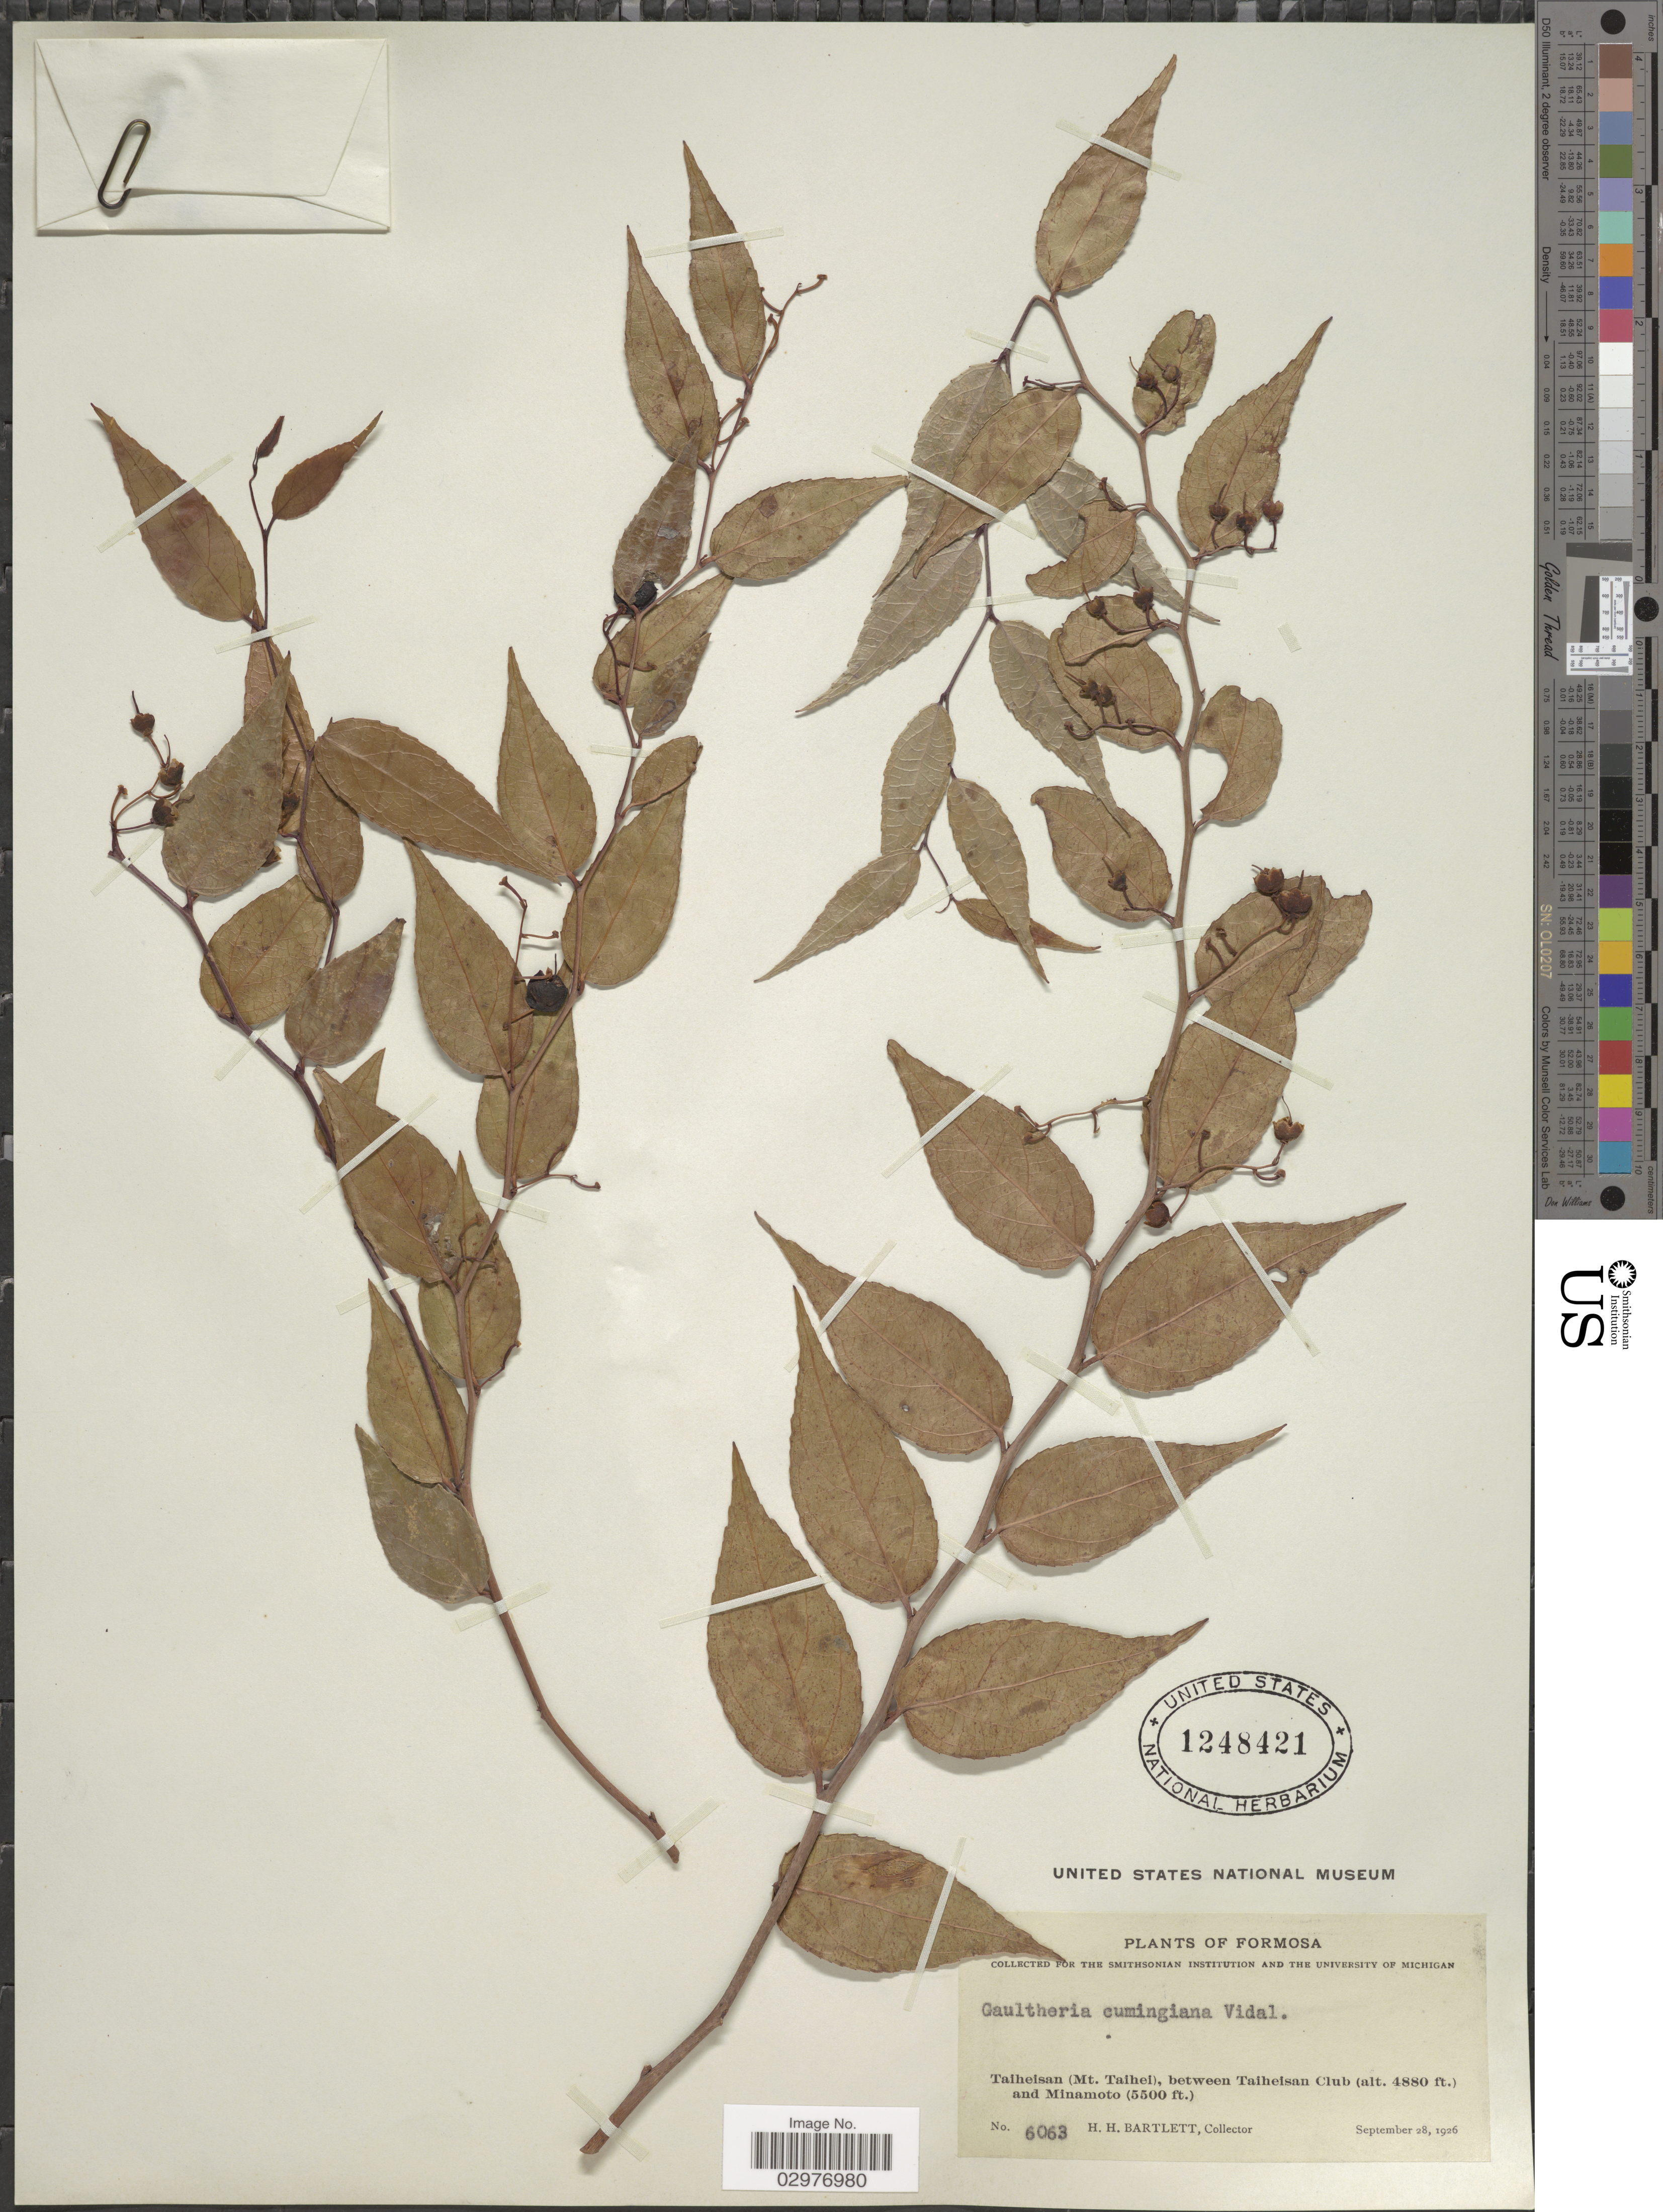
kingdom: Plantae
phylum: Tracheophyta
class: Magnoliopsida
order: Ericales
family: Ericaceae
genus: Gaultheria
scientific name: Gaultheria cumingiana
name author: S. Vidal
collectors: H. H. Bartlett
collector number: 6063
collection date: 1926-09-28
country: Taiwan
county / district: Yilan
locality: Formosa. Taiheisan (Mt. Taihei), between Taiheisan Club and Minamoto.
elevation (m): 1487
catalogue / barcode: US 1248421